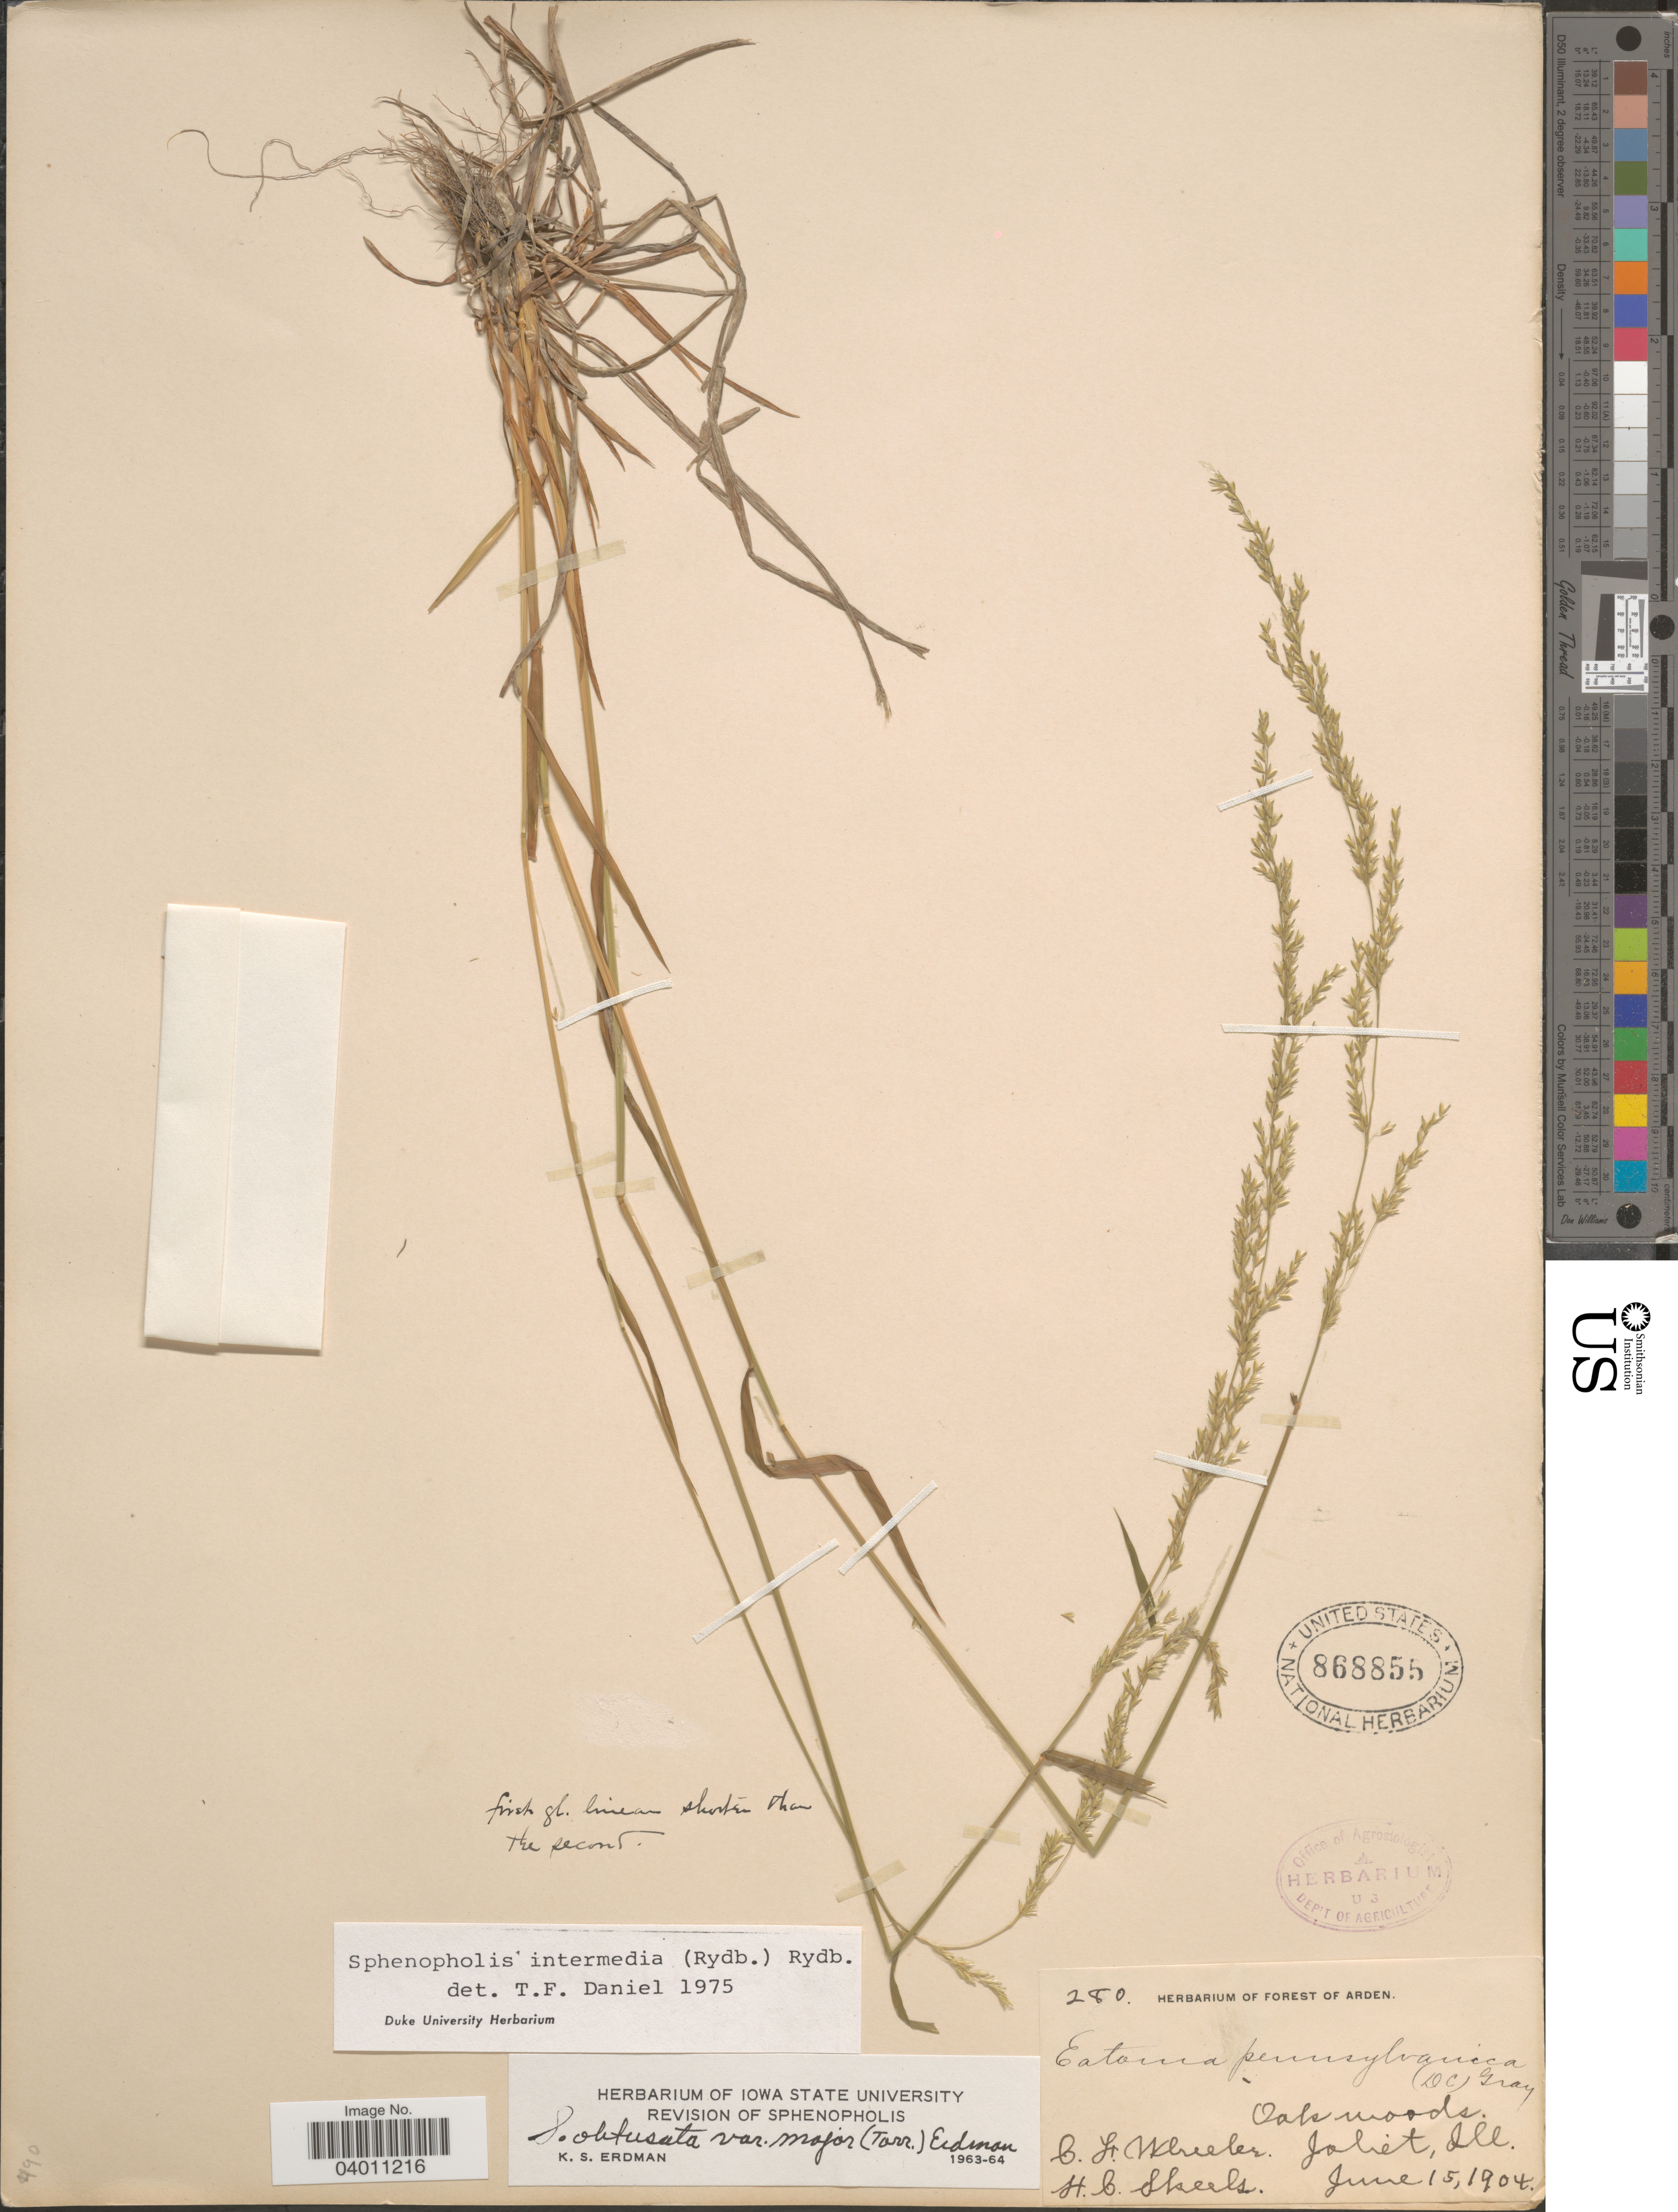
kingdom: Plantae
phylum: Tracheophyta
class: Liliopsida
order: Poales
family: Poaceae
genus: Sphenopholis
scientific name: Sphenopholis intermedia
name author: (Rydb.) Rydb.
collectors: C. Wheeler & H. Skeels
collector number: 280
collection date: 1904-06-15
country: United States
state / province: Illinois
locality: Joliet.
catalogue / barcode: US 868855